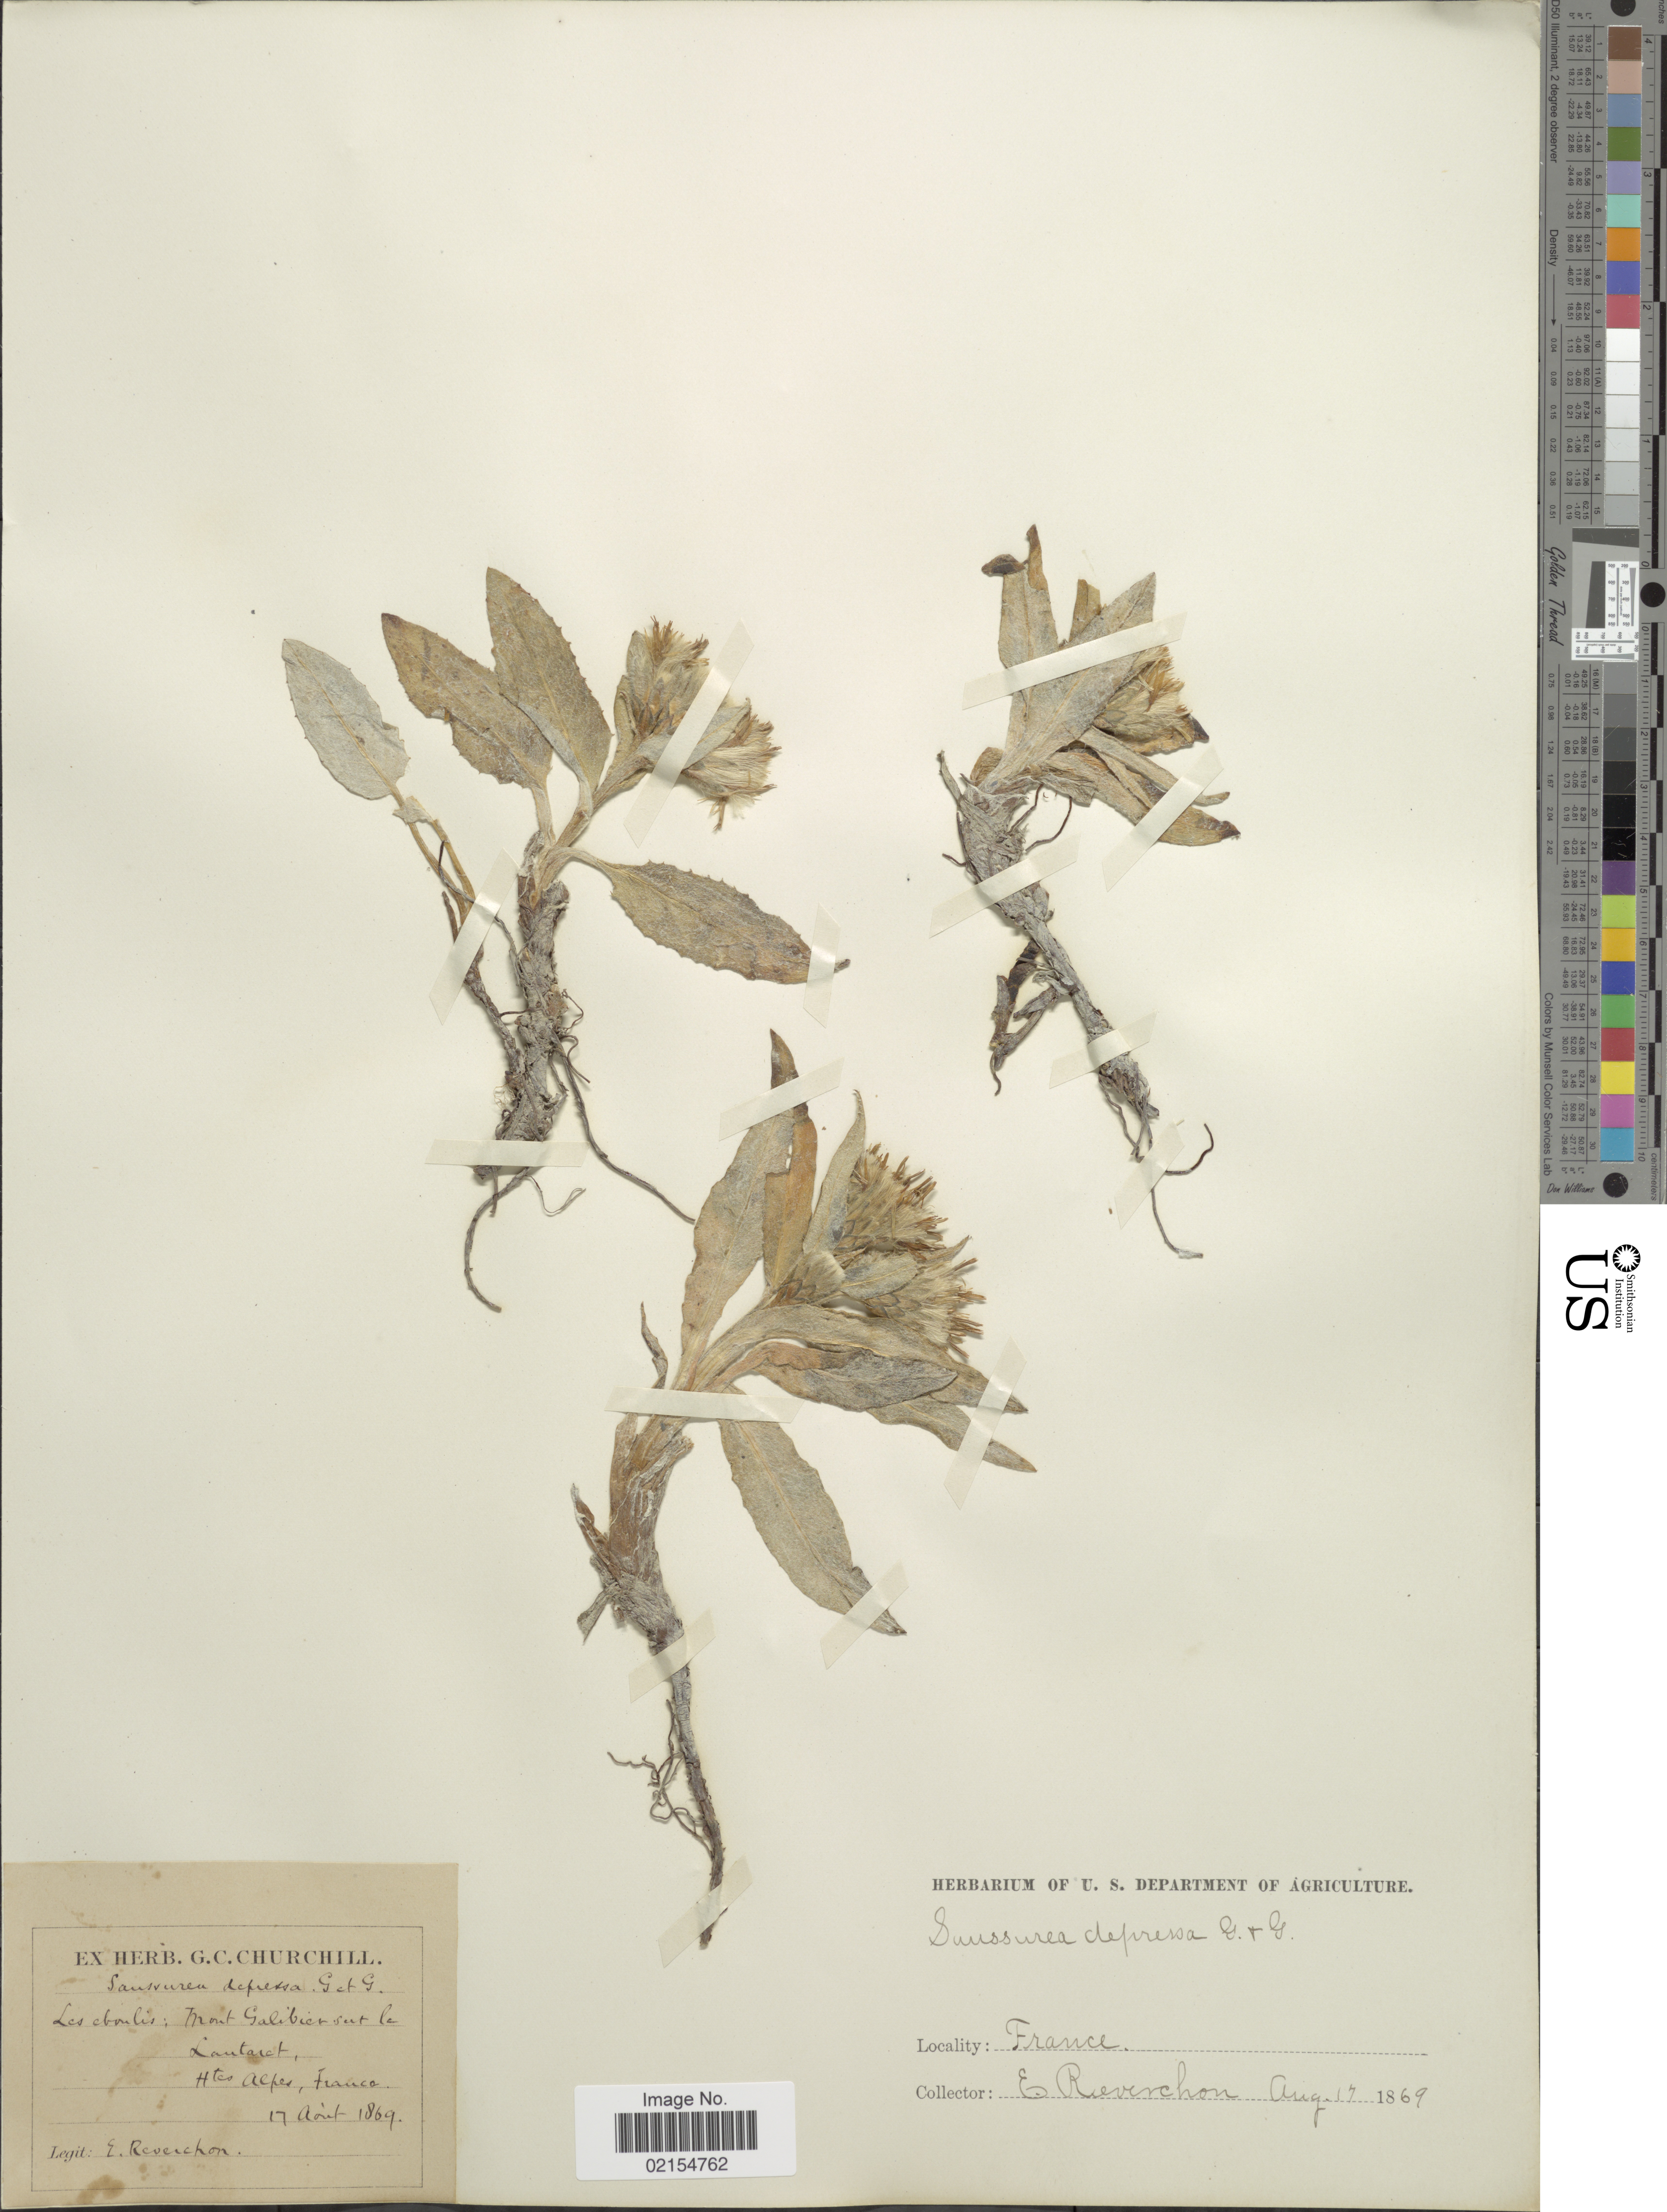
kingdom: Plantae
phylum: Tracheophyta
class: Magnoliopsida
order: Asterales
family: Asteraceae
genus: Saussurea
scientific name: Saussurea depressa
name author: Gren.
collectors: E. Reverchon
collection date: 1869-08-17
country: France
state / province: Provence-Alpes-Côte d'Azur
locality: Les éboules: Mont Galibier sur le Lautaret, Htes Alpes, France.